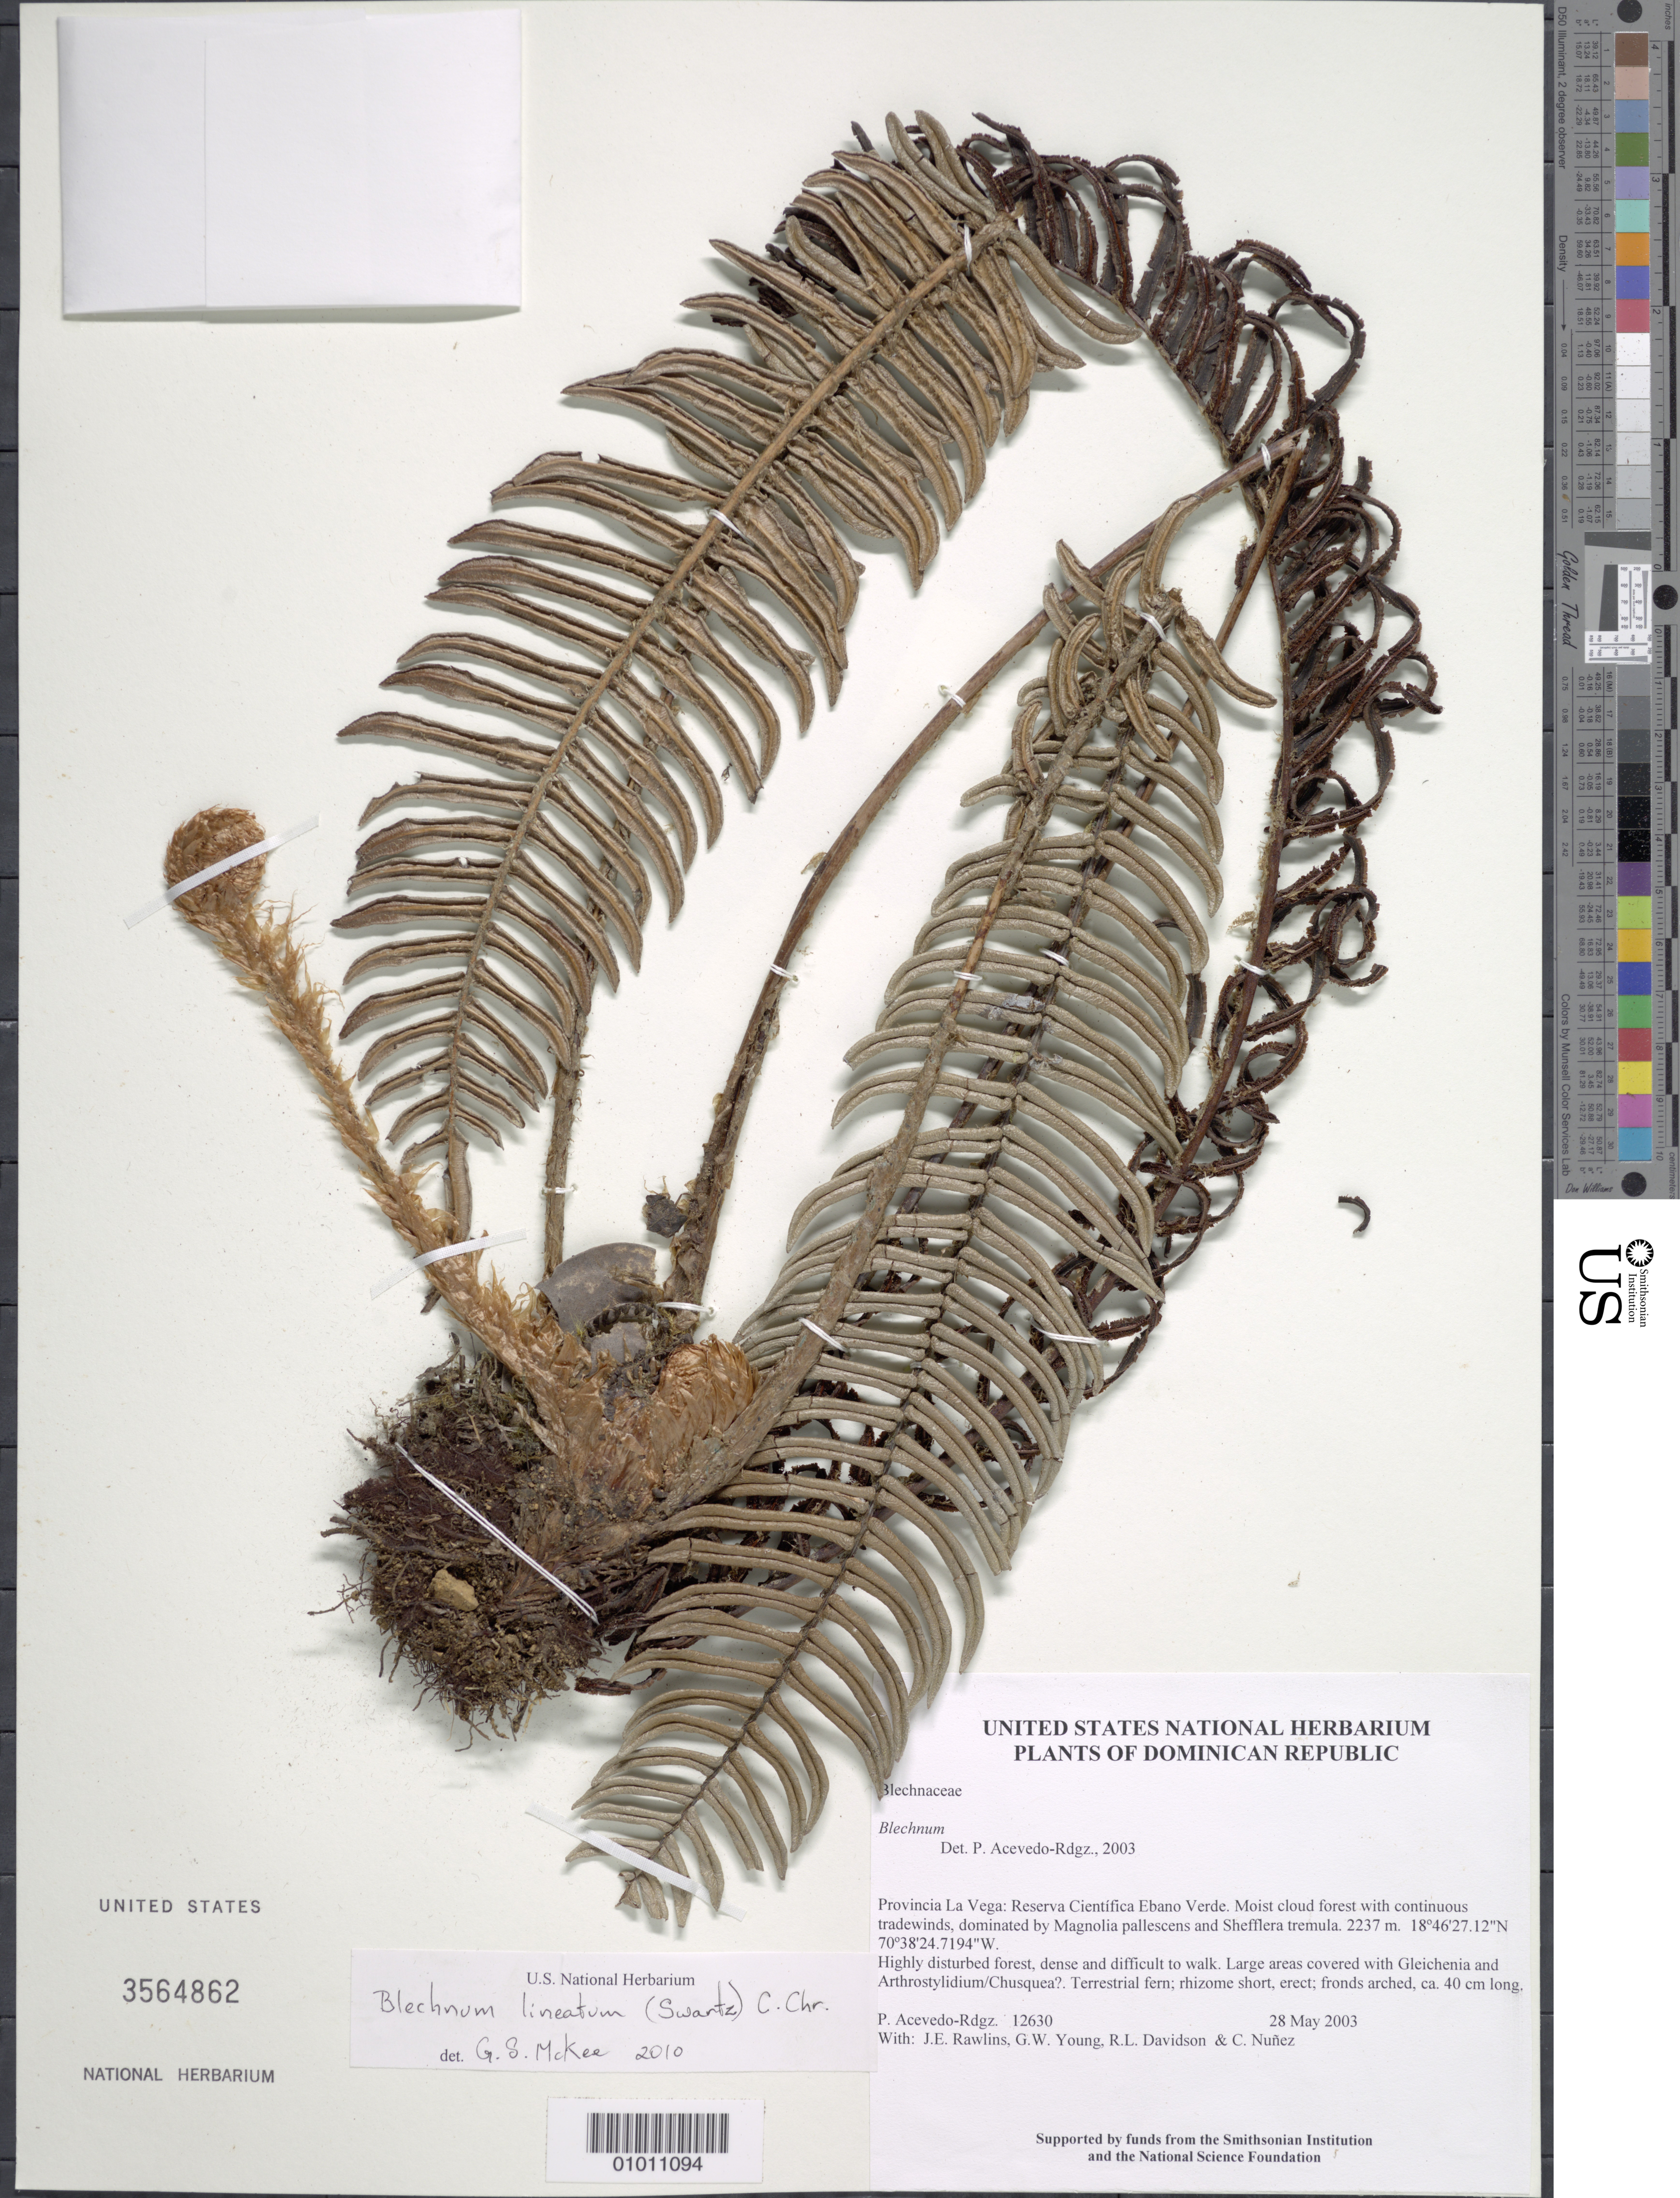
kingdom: Plantae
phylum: Tracheophyta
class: Polypodiopsida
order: Polypodiales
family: Blechnaceae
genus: Blechnum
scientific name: Blechnum lineatum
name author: (Sw.) C. Chr.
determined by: McKee, G. S., (US), NMNH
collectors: P. Acevedo-Rodr., J. Rawlins, G. Young, R. Davidson & C. Nunez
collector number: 12630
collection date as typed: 28 May 2003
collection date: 2003-05-28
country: Dominican Republic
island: Hispaniola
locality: Provincia La Vega: Reserva Científica Ebano Verde. Moist cloud forest with continuous tradewinds, dominated by Magnolia pallescens and Shefflera tremula.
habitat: Highly disturbed forest, dense and difficult to walk. Large areas covered with Gleichenia and Arthrostylidium/Chusquea?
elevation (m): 2237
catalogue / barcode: US 3564862